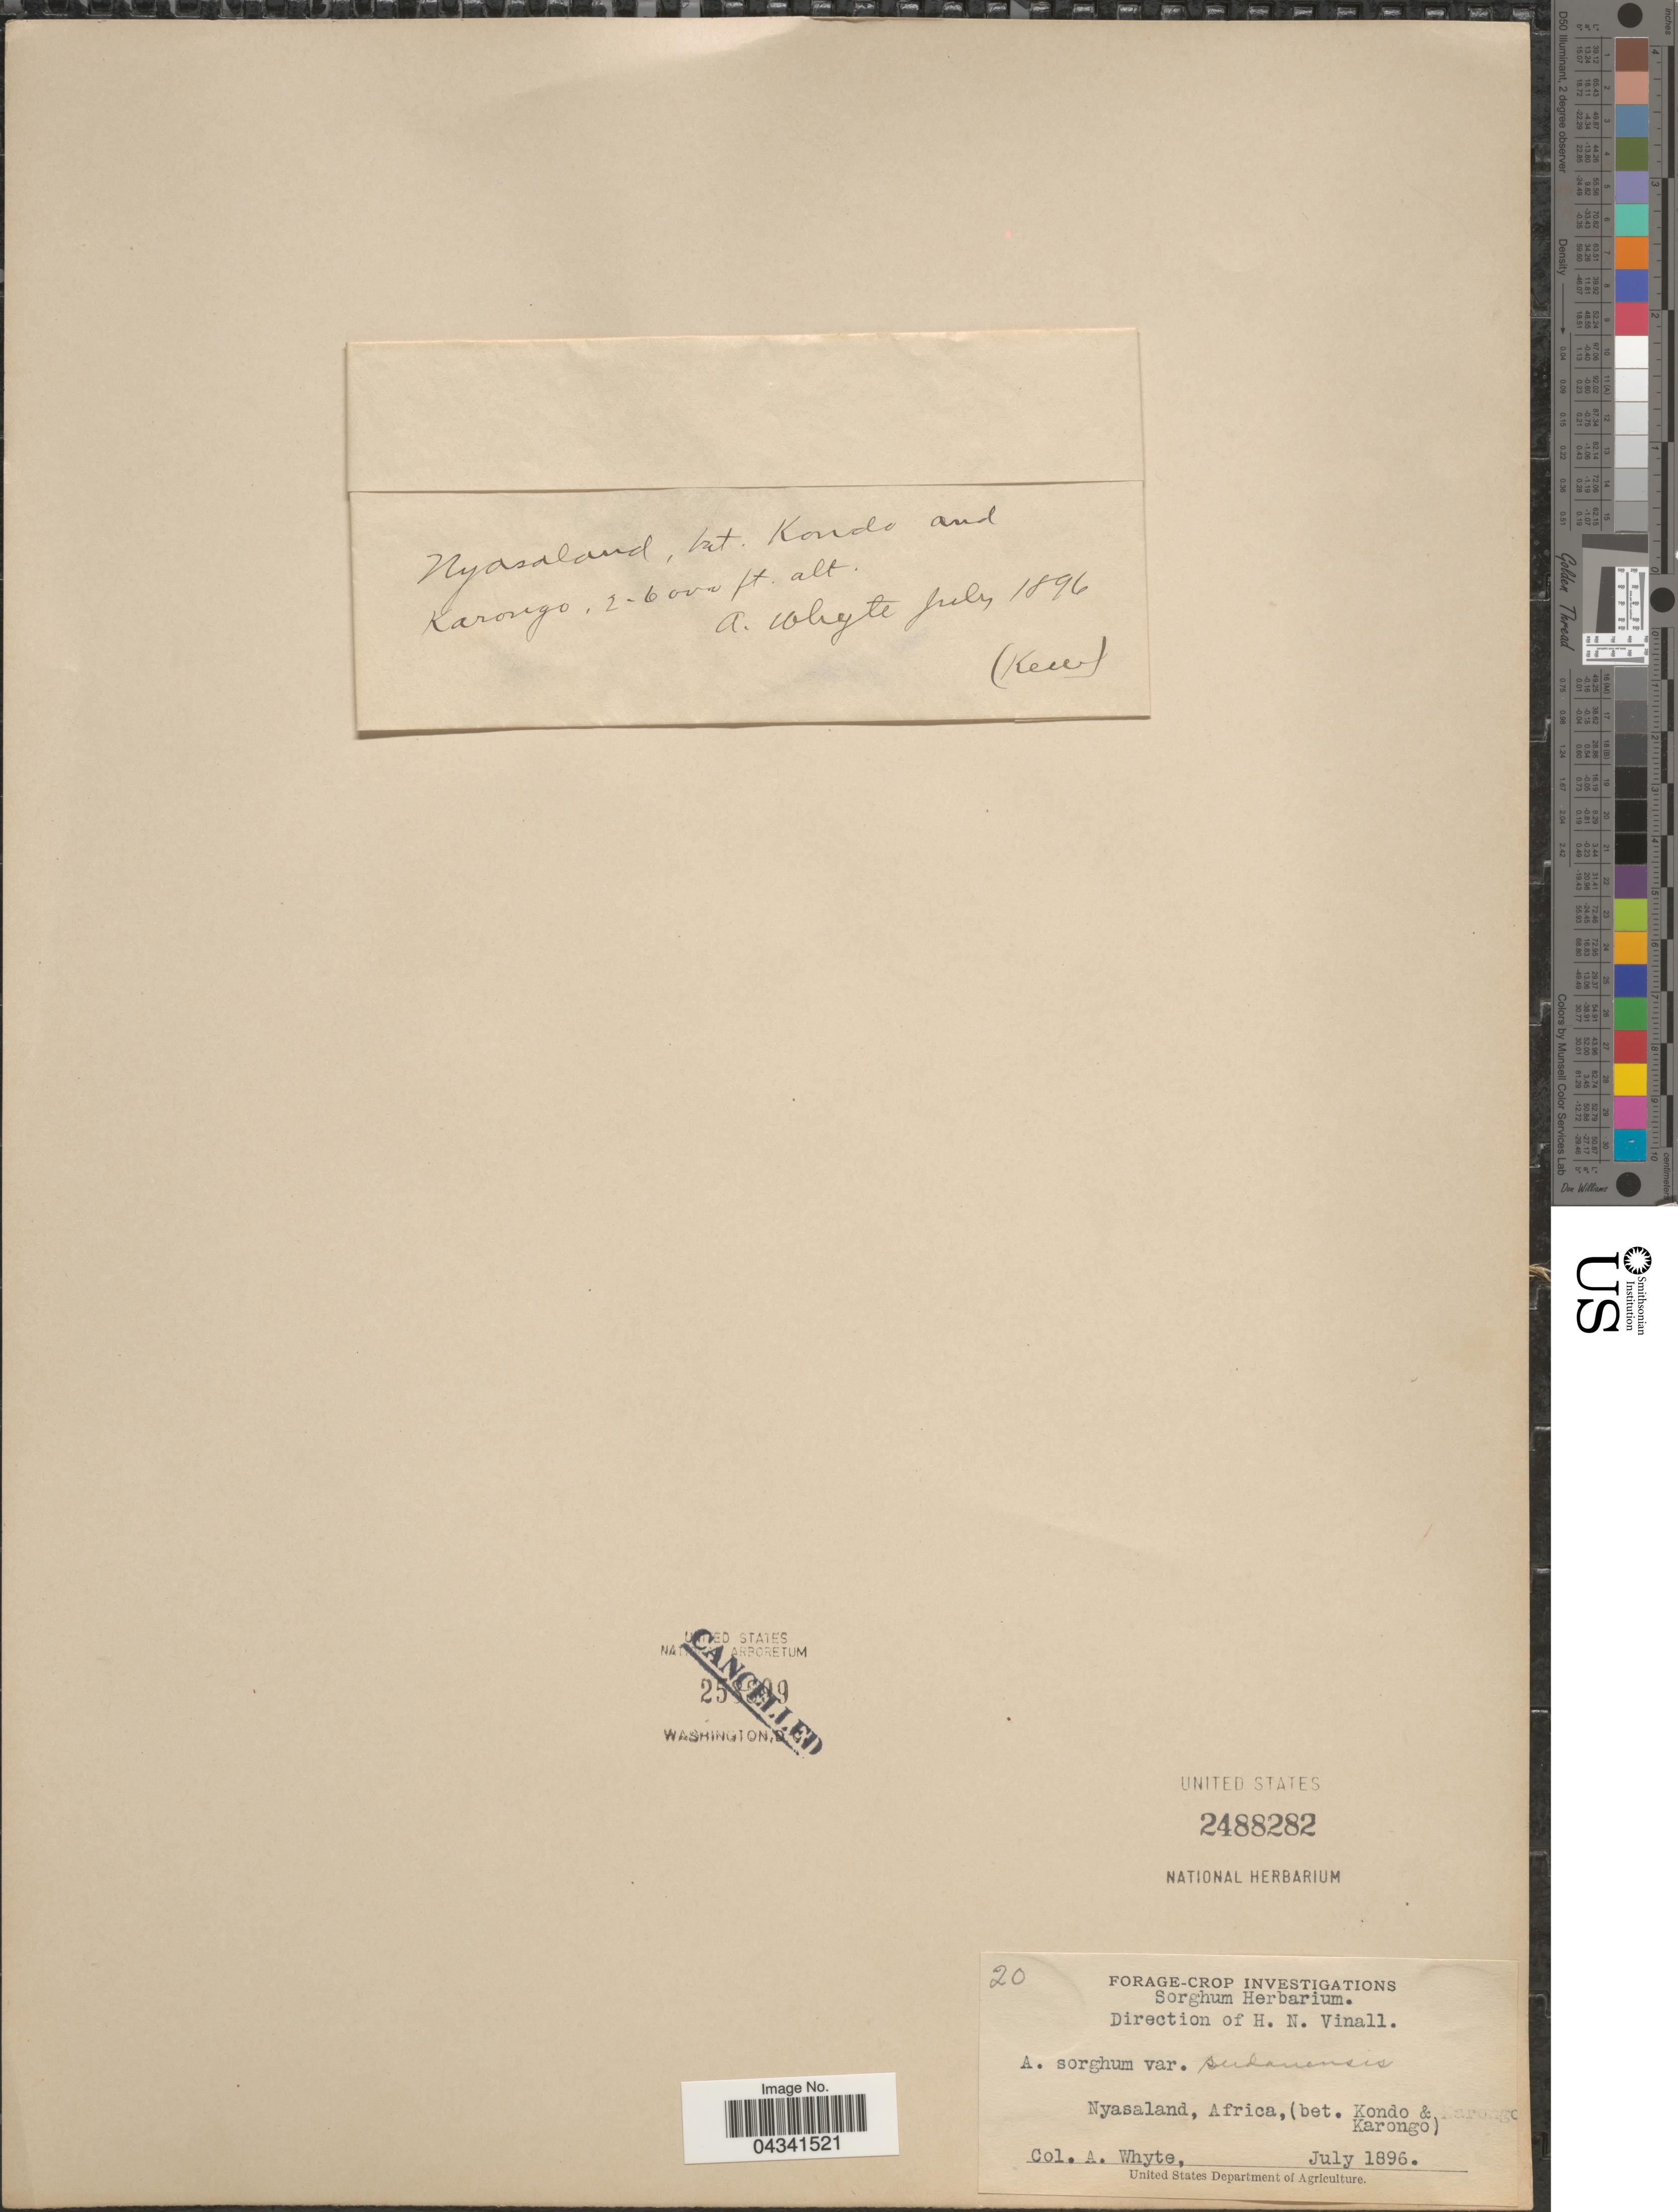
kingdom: Plantae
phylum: Tracheophyta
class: Liliopsida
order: Poales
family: Poaceae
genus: Sorghum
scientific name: Sorghum sp.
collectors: A. Whyte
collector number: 20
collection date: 1896-07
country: Malawi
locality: Nyasaland, (bet. Kondo & Karongo).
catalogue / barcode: US 2488282